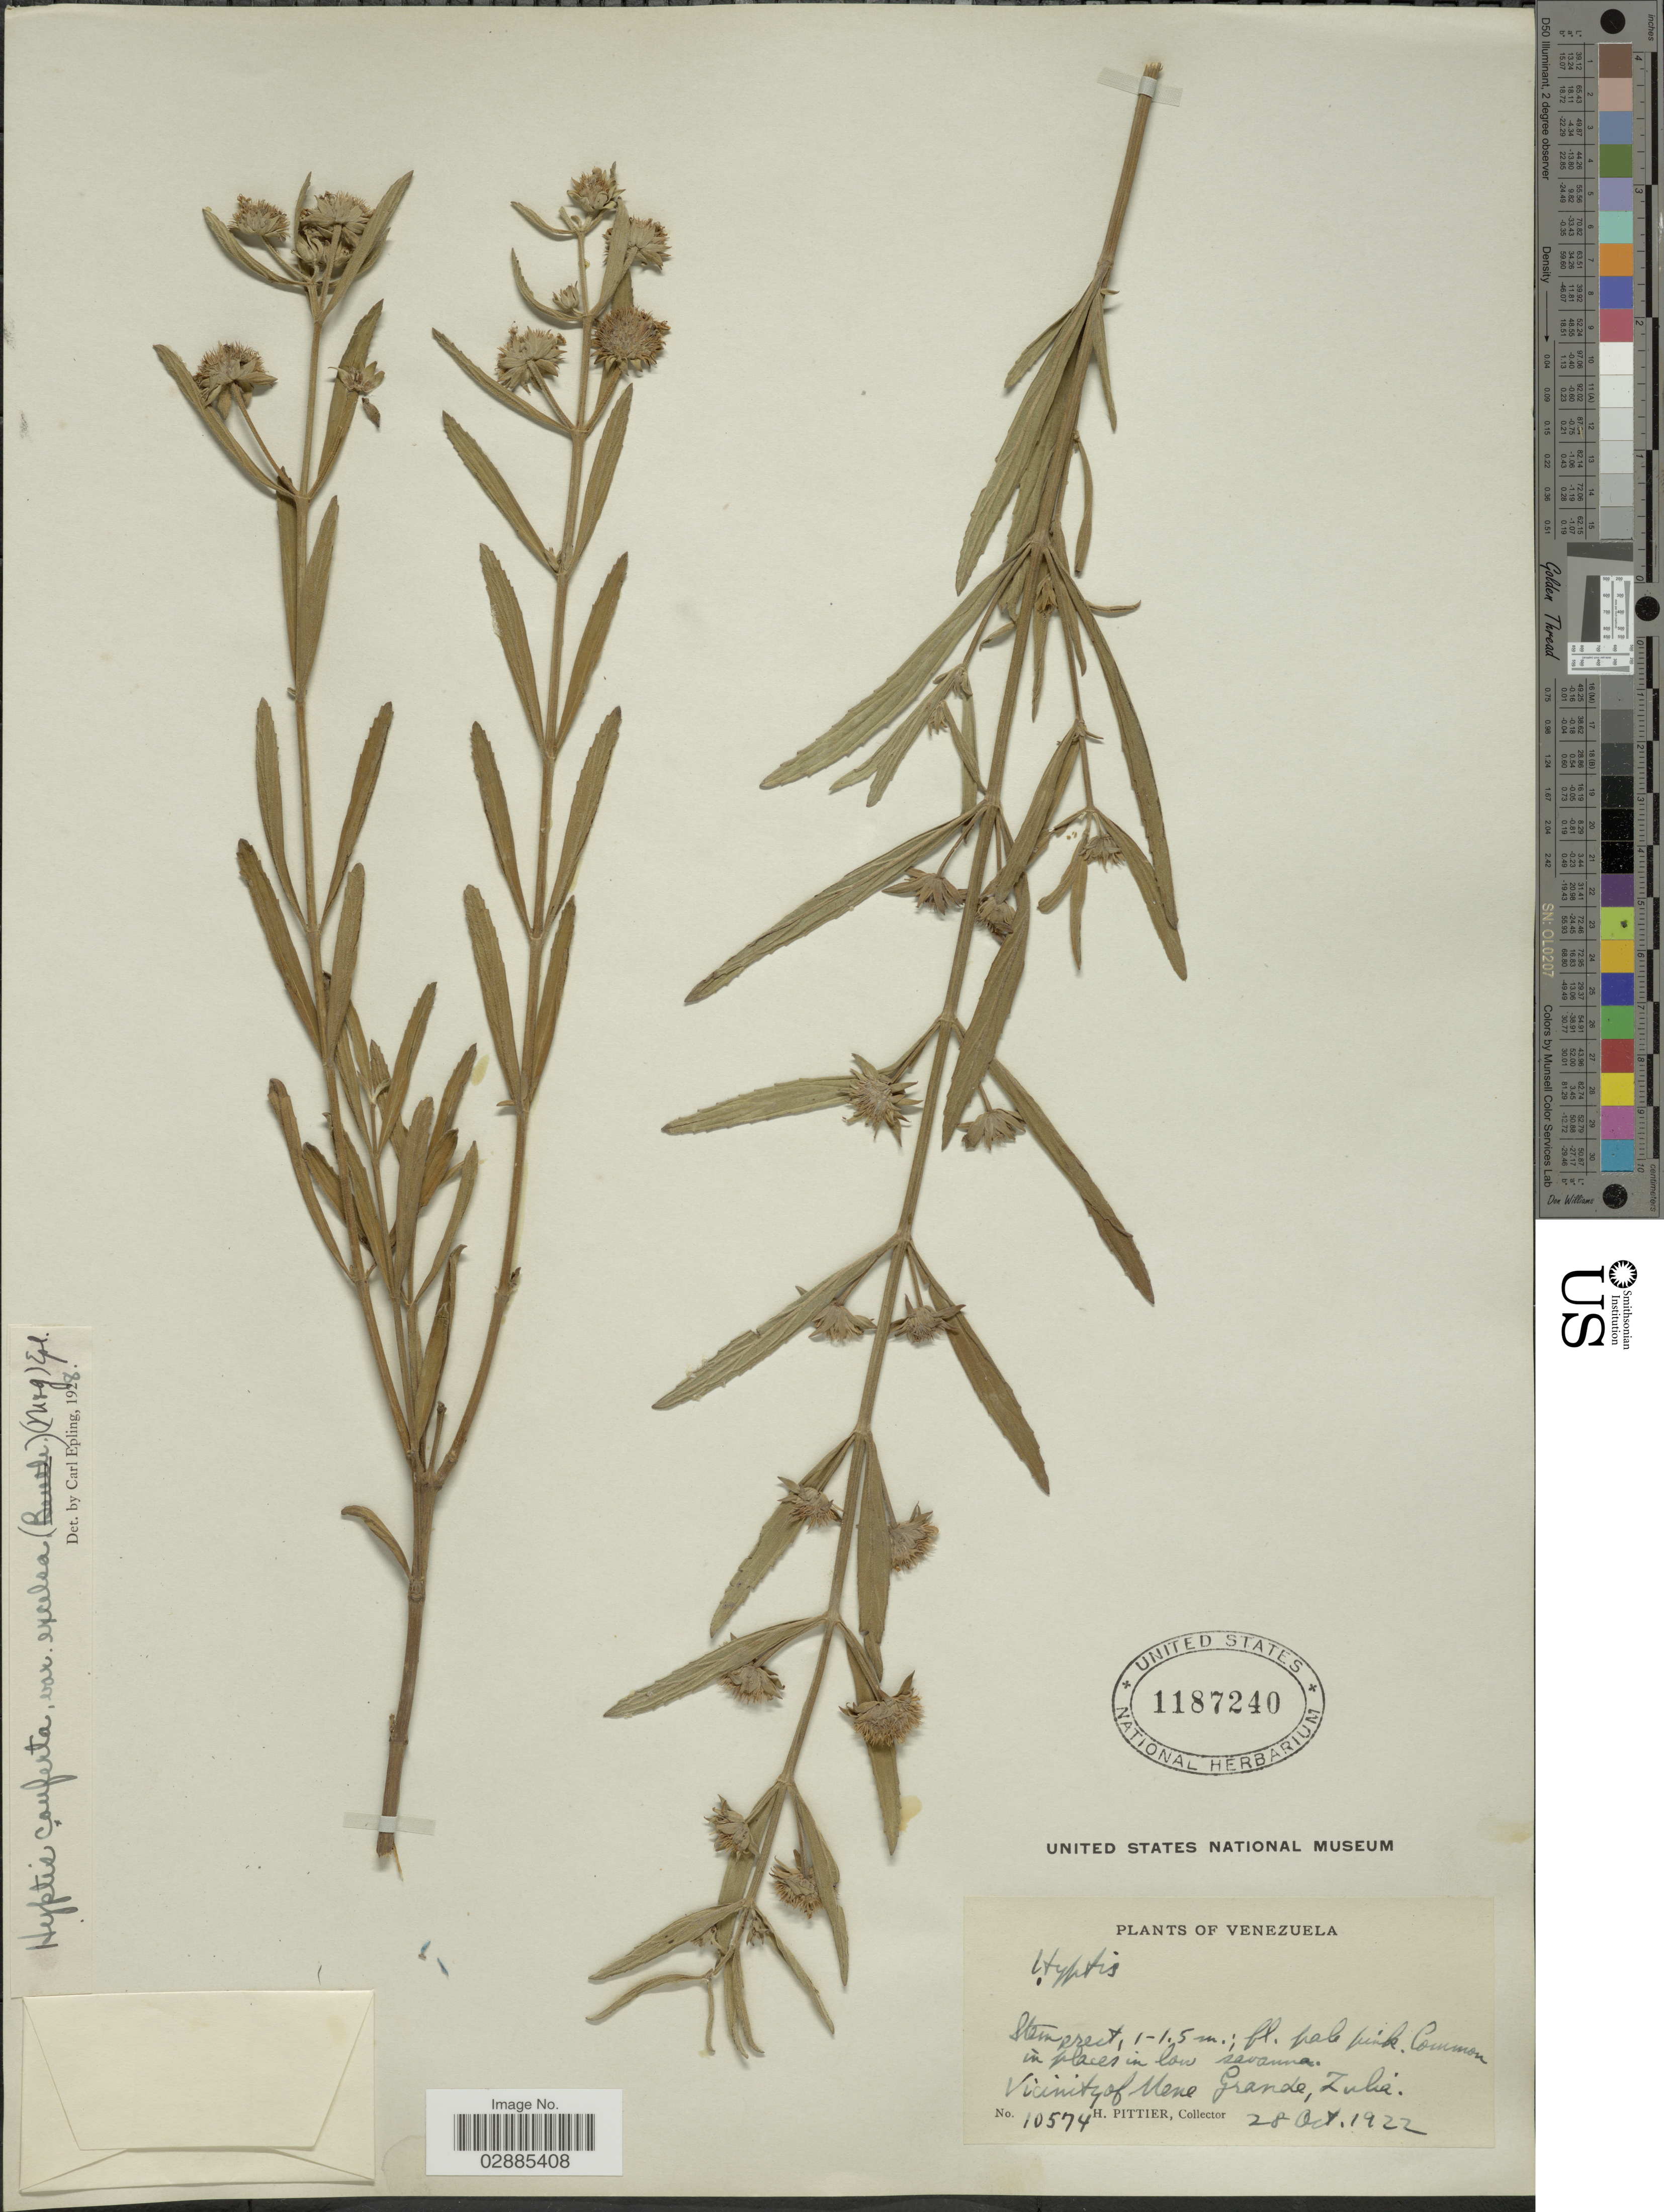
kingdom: Plantae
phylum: Tracheophyta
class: Magnoliopsida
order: Lamiales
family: Lamiaceae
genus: Hyptis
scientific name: Hyptis conferta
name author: Pohl ex Benth.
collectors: H. F. Pittier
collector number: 10574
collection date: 1922-10-28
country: Venezuela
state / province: Zulia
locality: Vicinity of Mene Grande.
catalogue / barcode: US 1187240